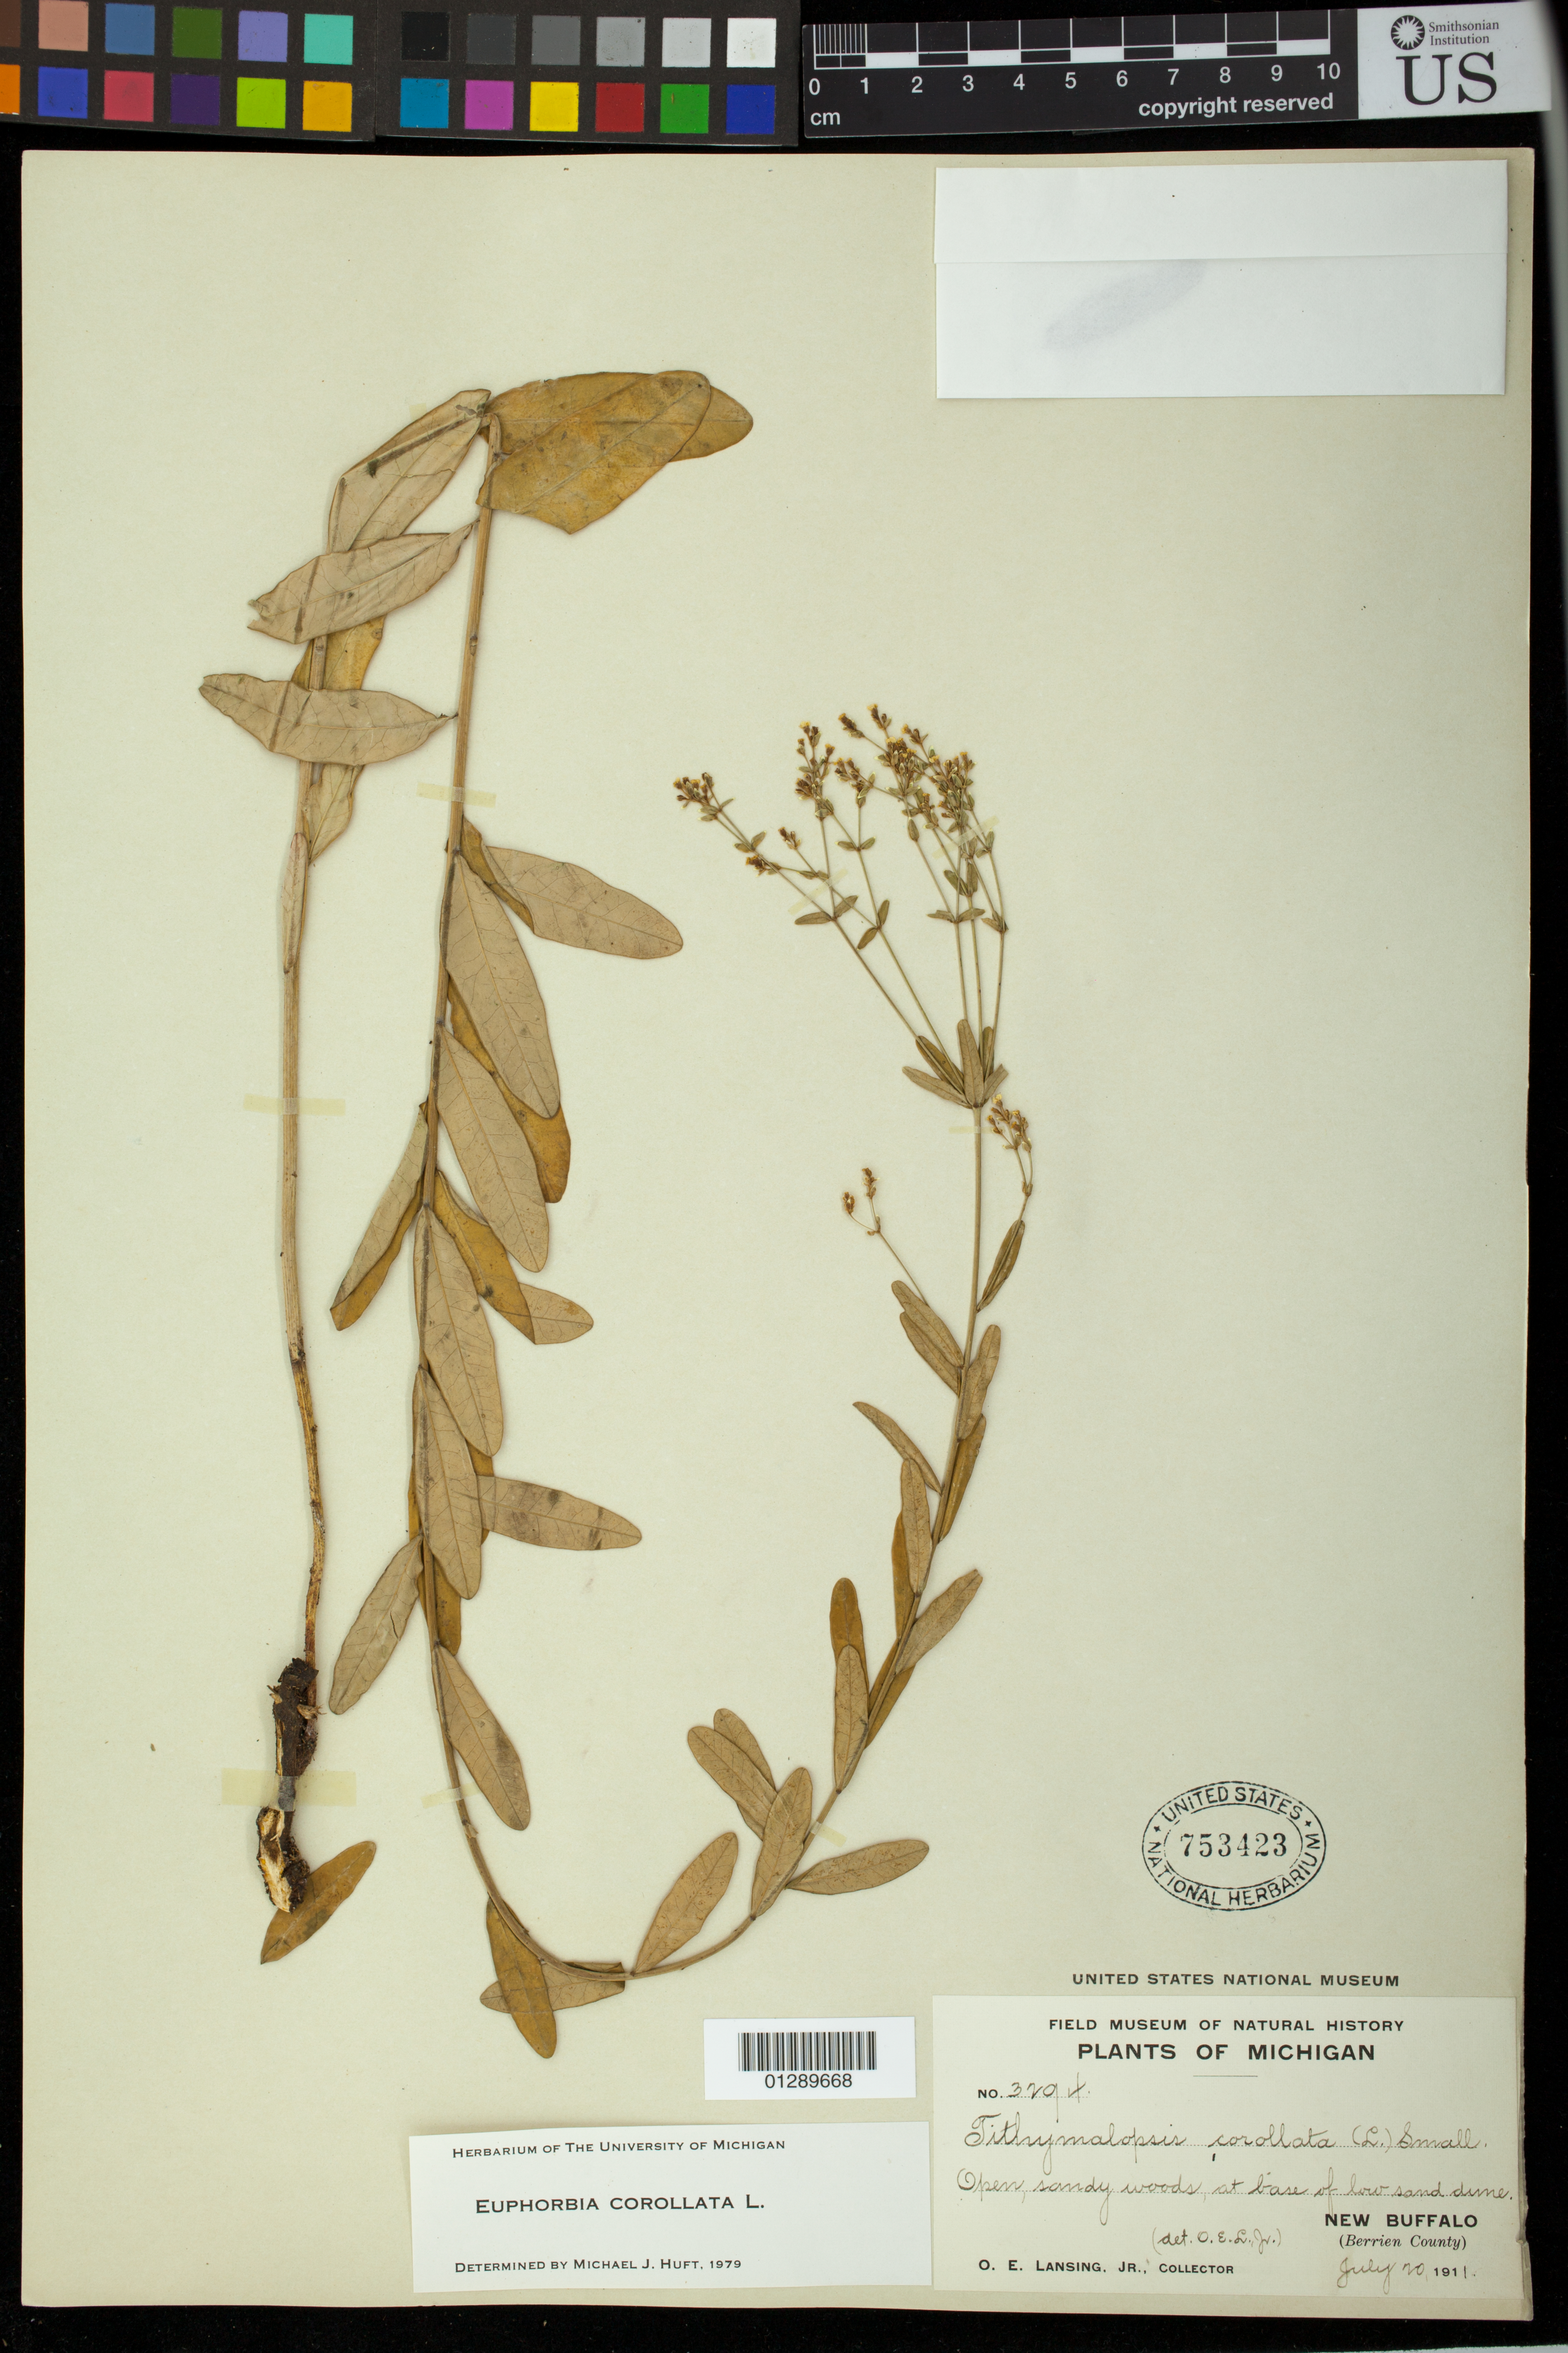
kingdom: Plantae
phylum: Tracheophyta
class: Magnoliopsida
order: Malpighiales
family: Euphorbiaceae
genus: Euphorbia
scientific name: Euphorbia corollata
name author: L.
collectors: O. E. Lansing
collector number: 3294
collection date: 1911-07-20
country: United States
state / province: Michigan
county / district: Berrien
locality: New Buffalo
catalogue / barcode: US 753423